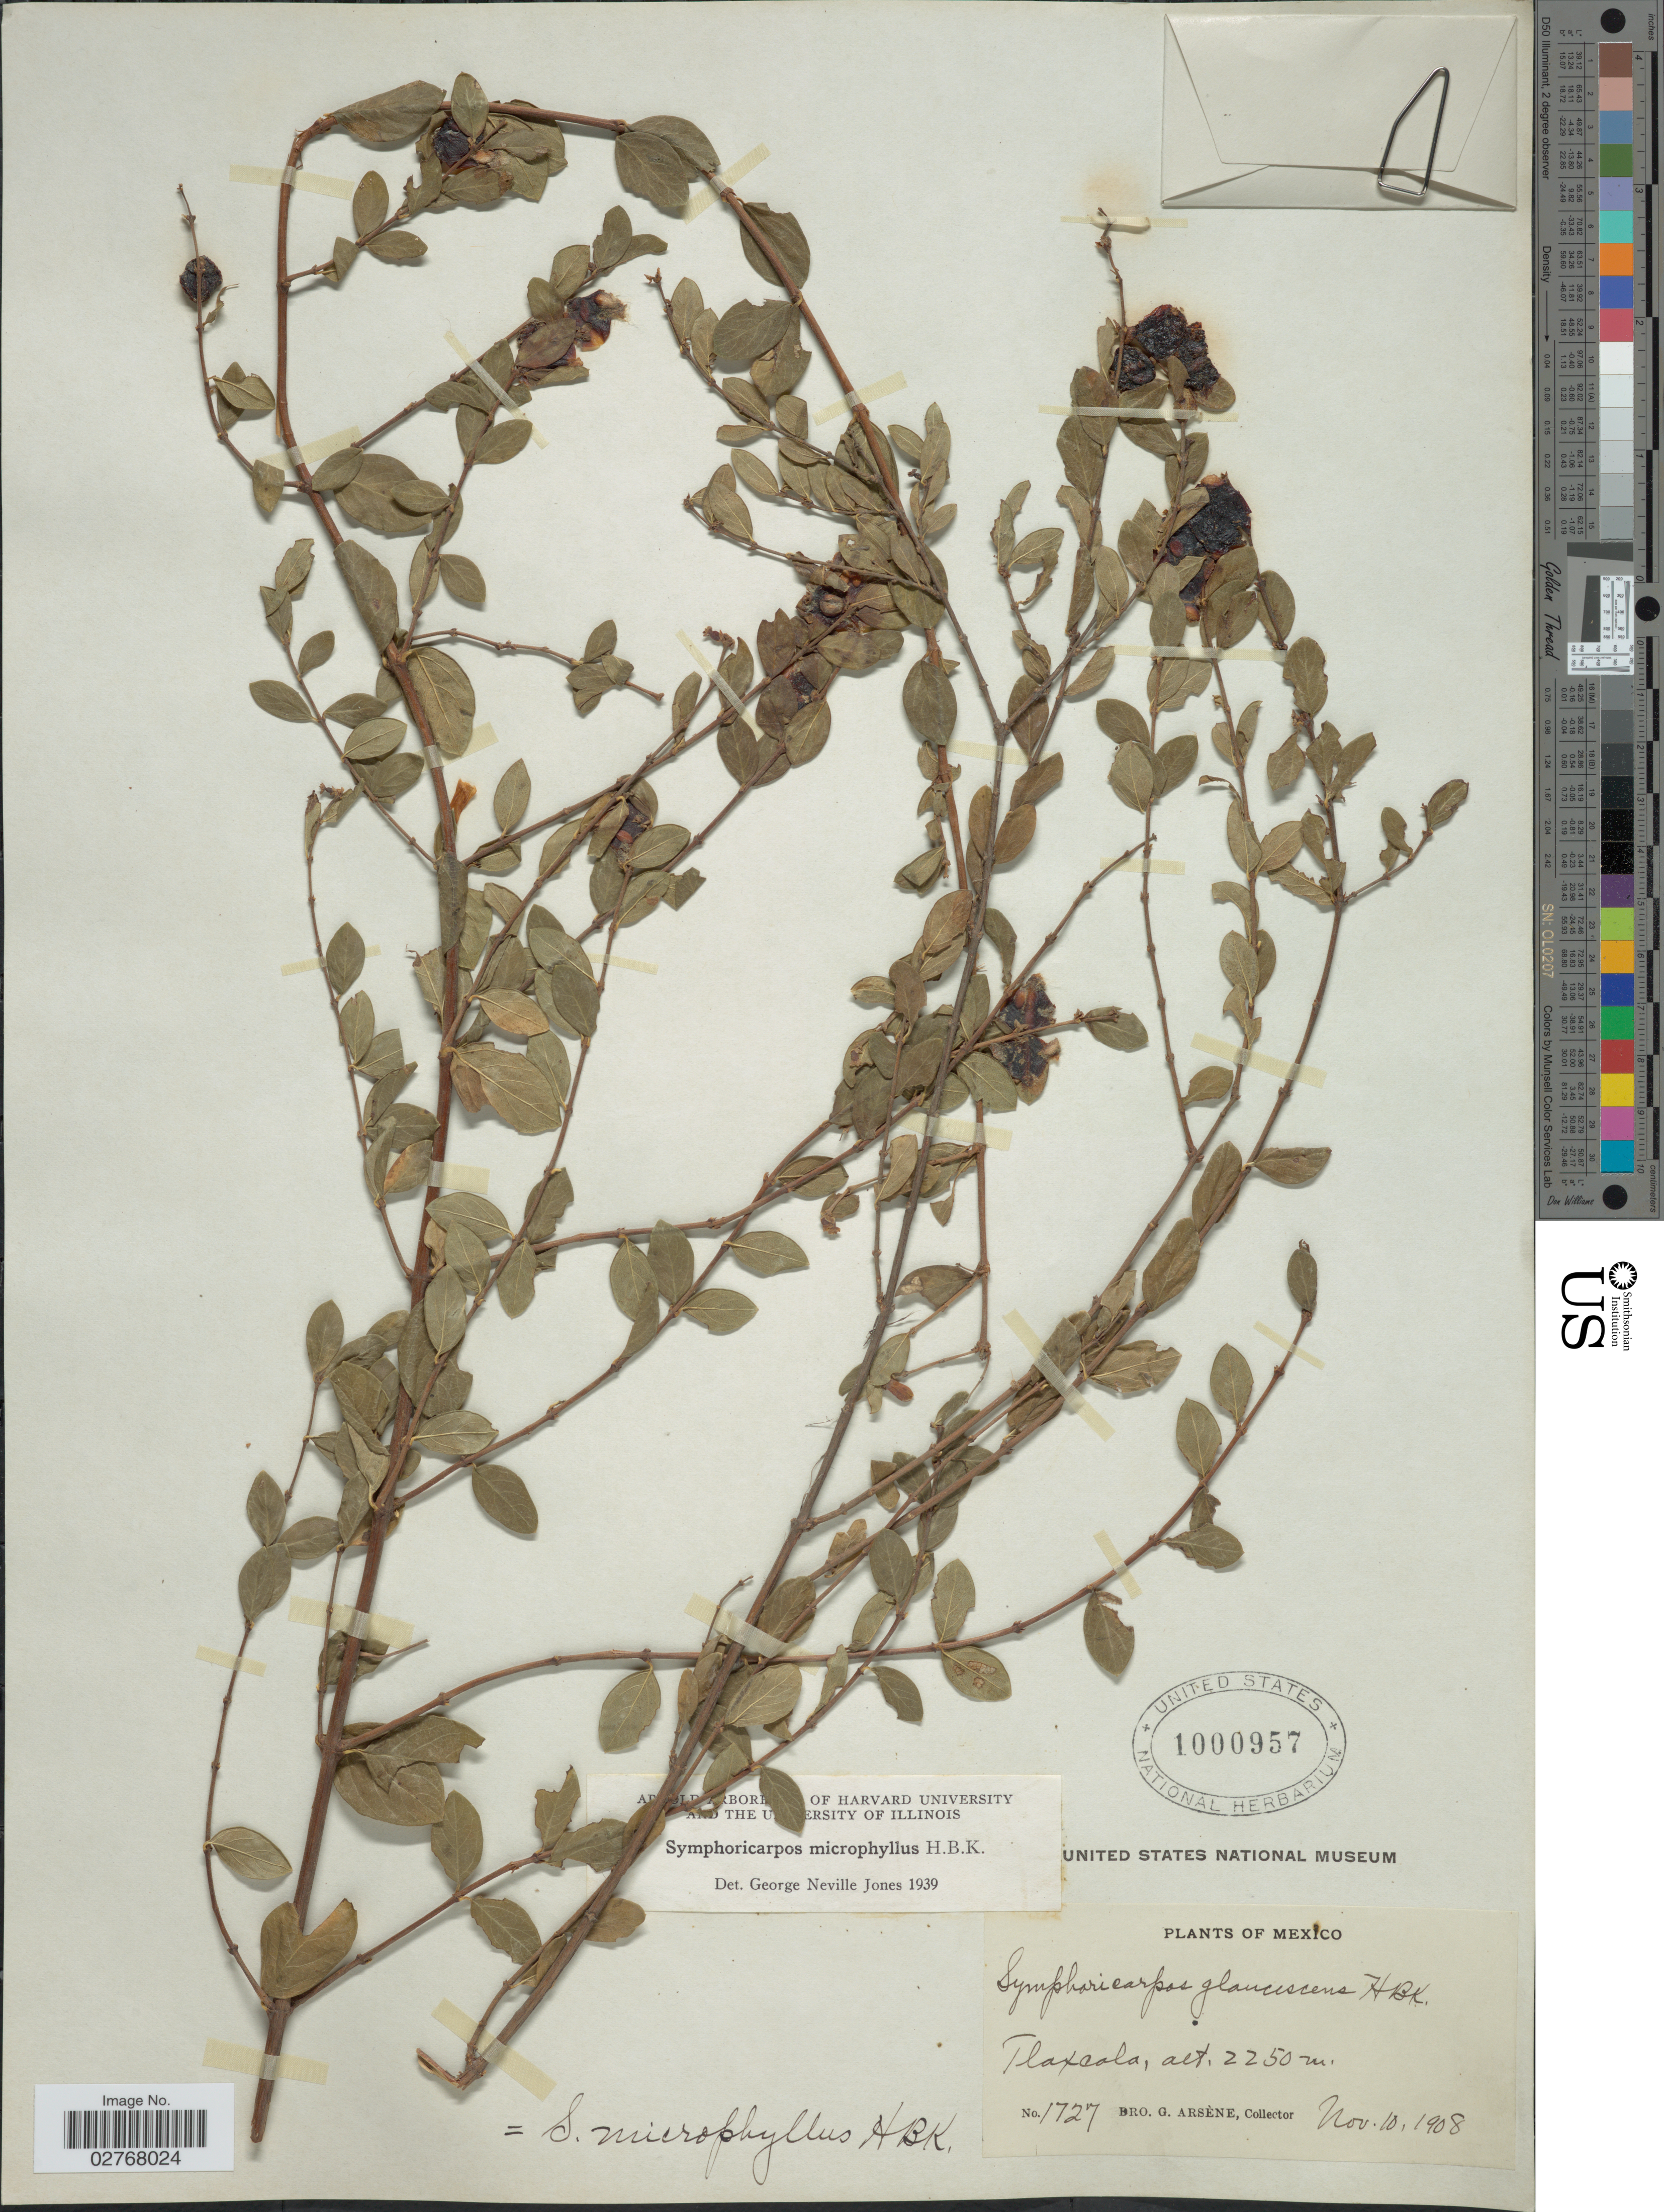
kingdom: Plantae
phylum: Tracheophyta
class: Magnoliopsida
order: Dipsacales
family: Caprifoliaceae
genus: Symphoricarpos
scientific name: Symphoricarpos microphyllus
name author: Kunth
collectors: Bro. G. Arsène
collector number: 1727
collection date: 1908-11-10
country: Mexico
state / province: Tlaxcala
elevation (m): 2250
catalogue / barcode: US 1000957